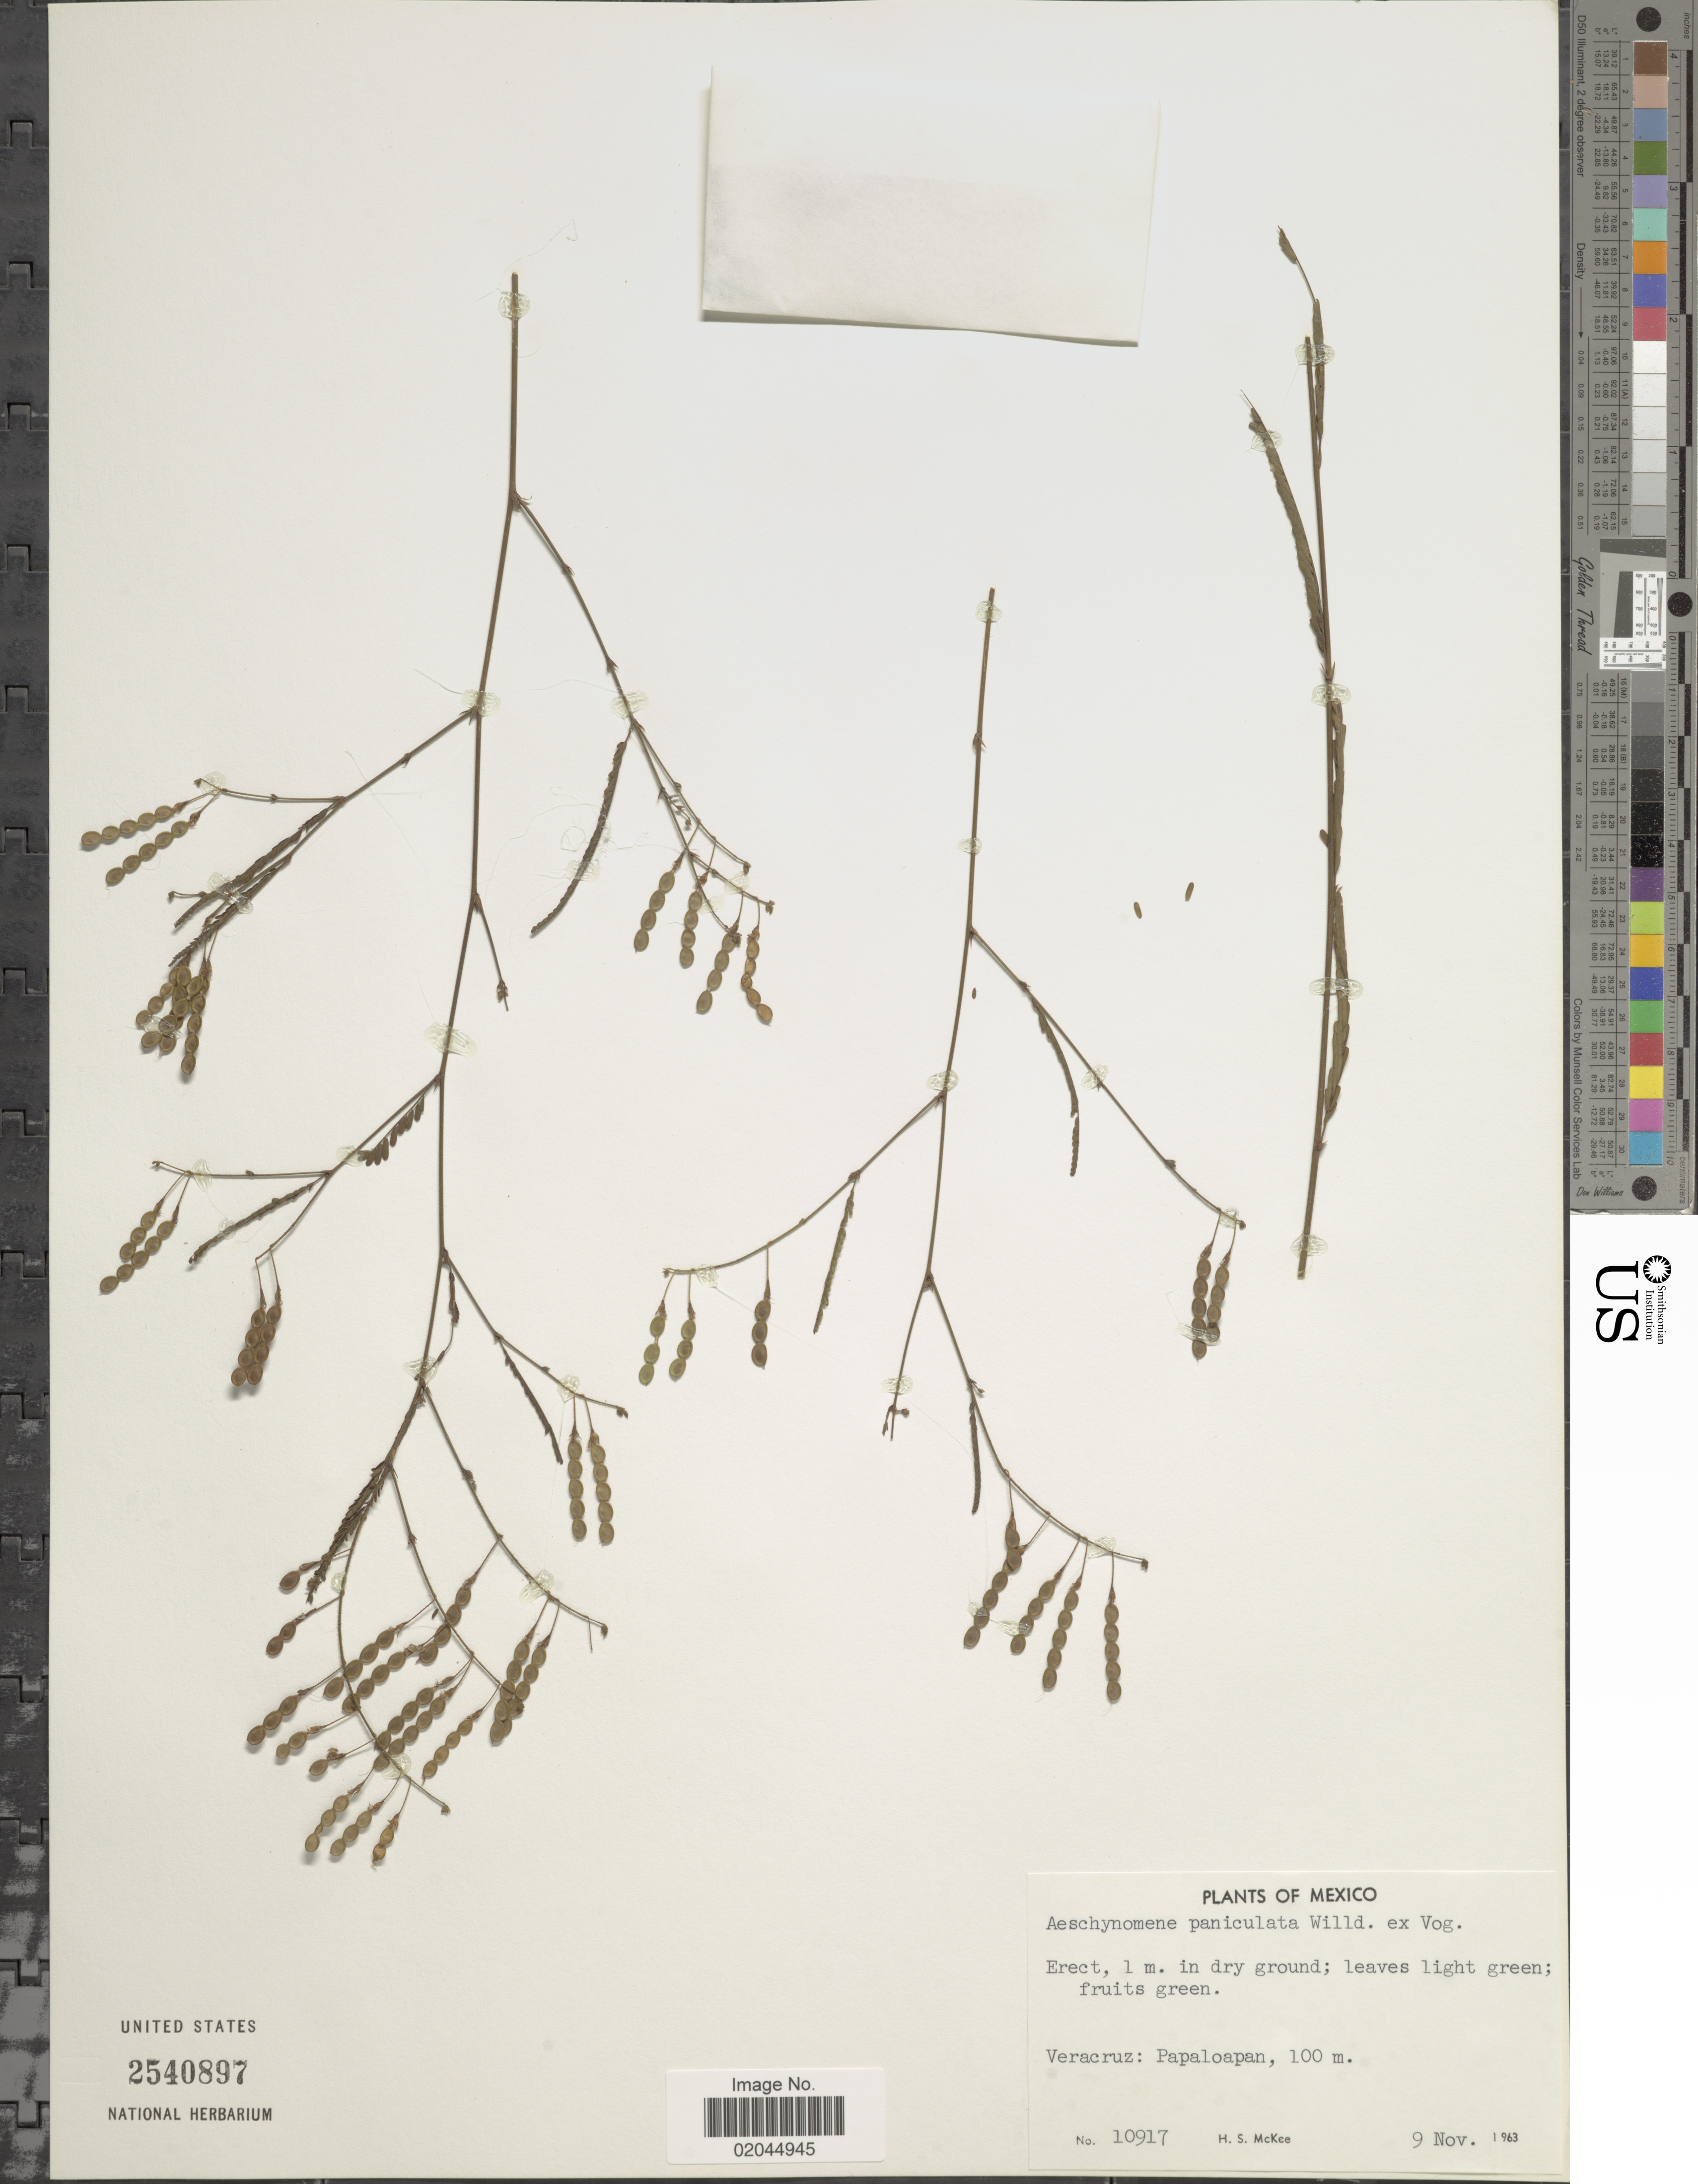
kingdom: Plantae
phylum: Tracheophyta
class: Magnoliopsida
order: Fabales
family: Fabaceae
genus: Aeschynomene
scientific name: Aeschynomene paniculata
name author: Vogel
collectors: H. S. McKee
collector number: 10917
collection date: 1963-11-09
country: Mexico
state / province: Veracruz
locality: Veracruz: Papaloapan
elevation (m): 100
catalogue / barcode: US 2540897